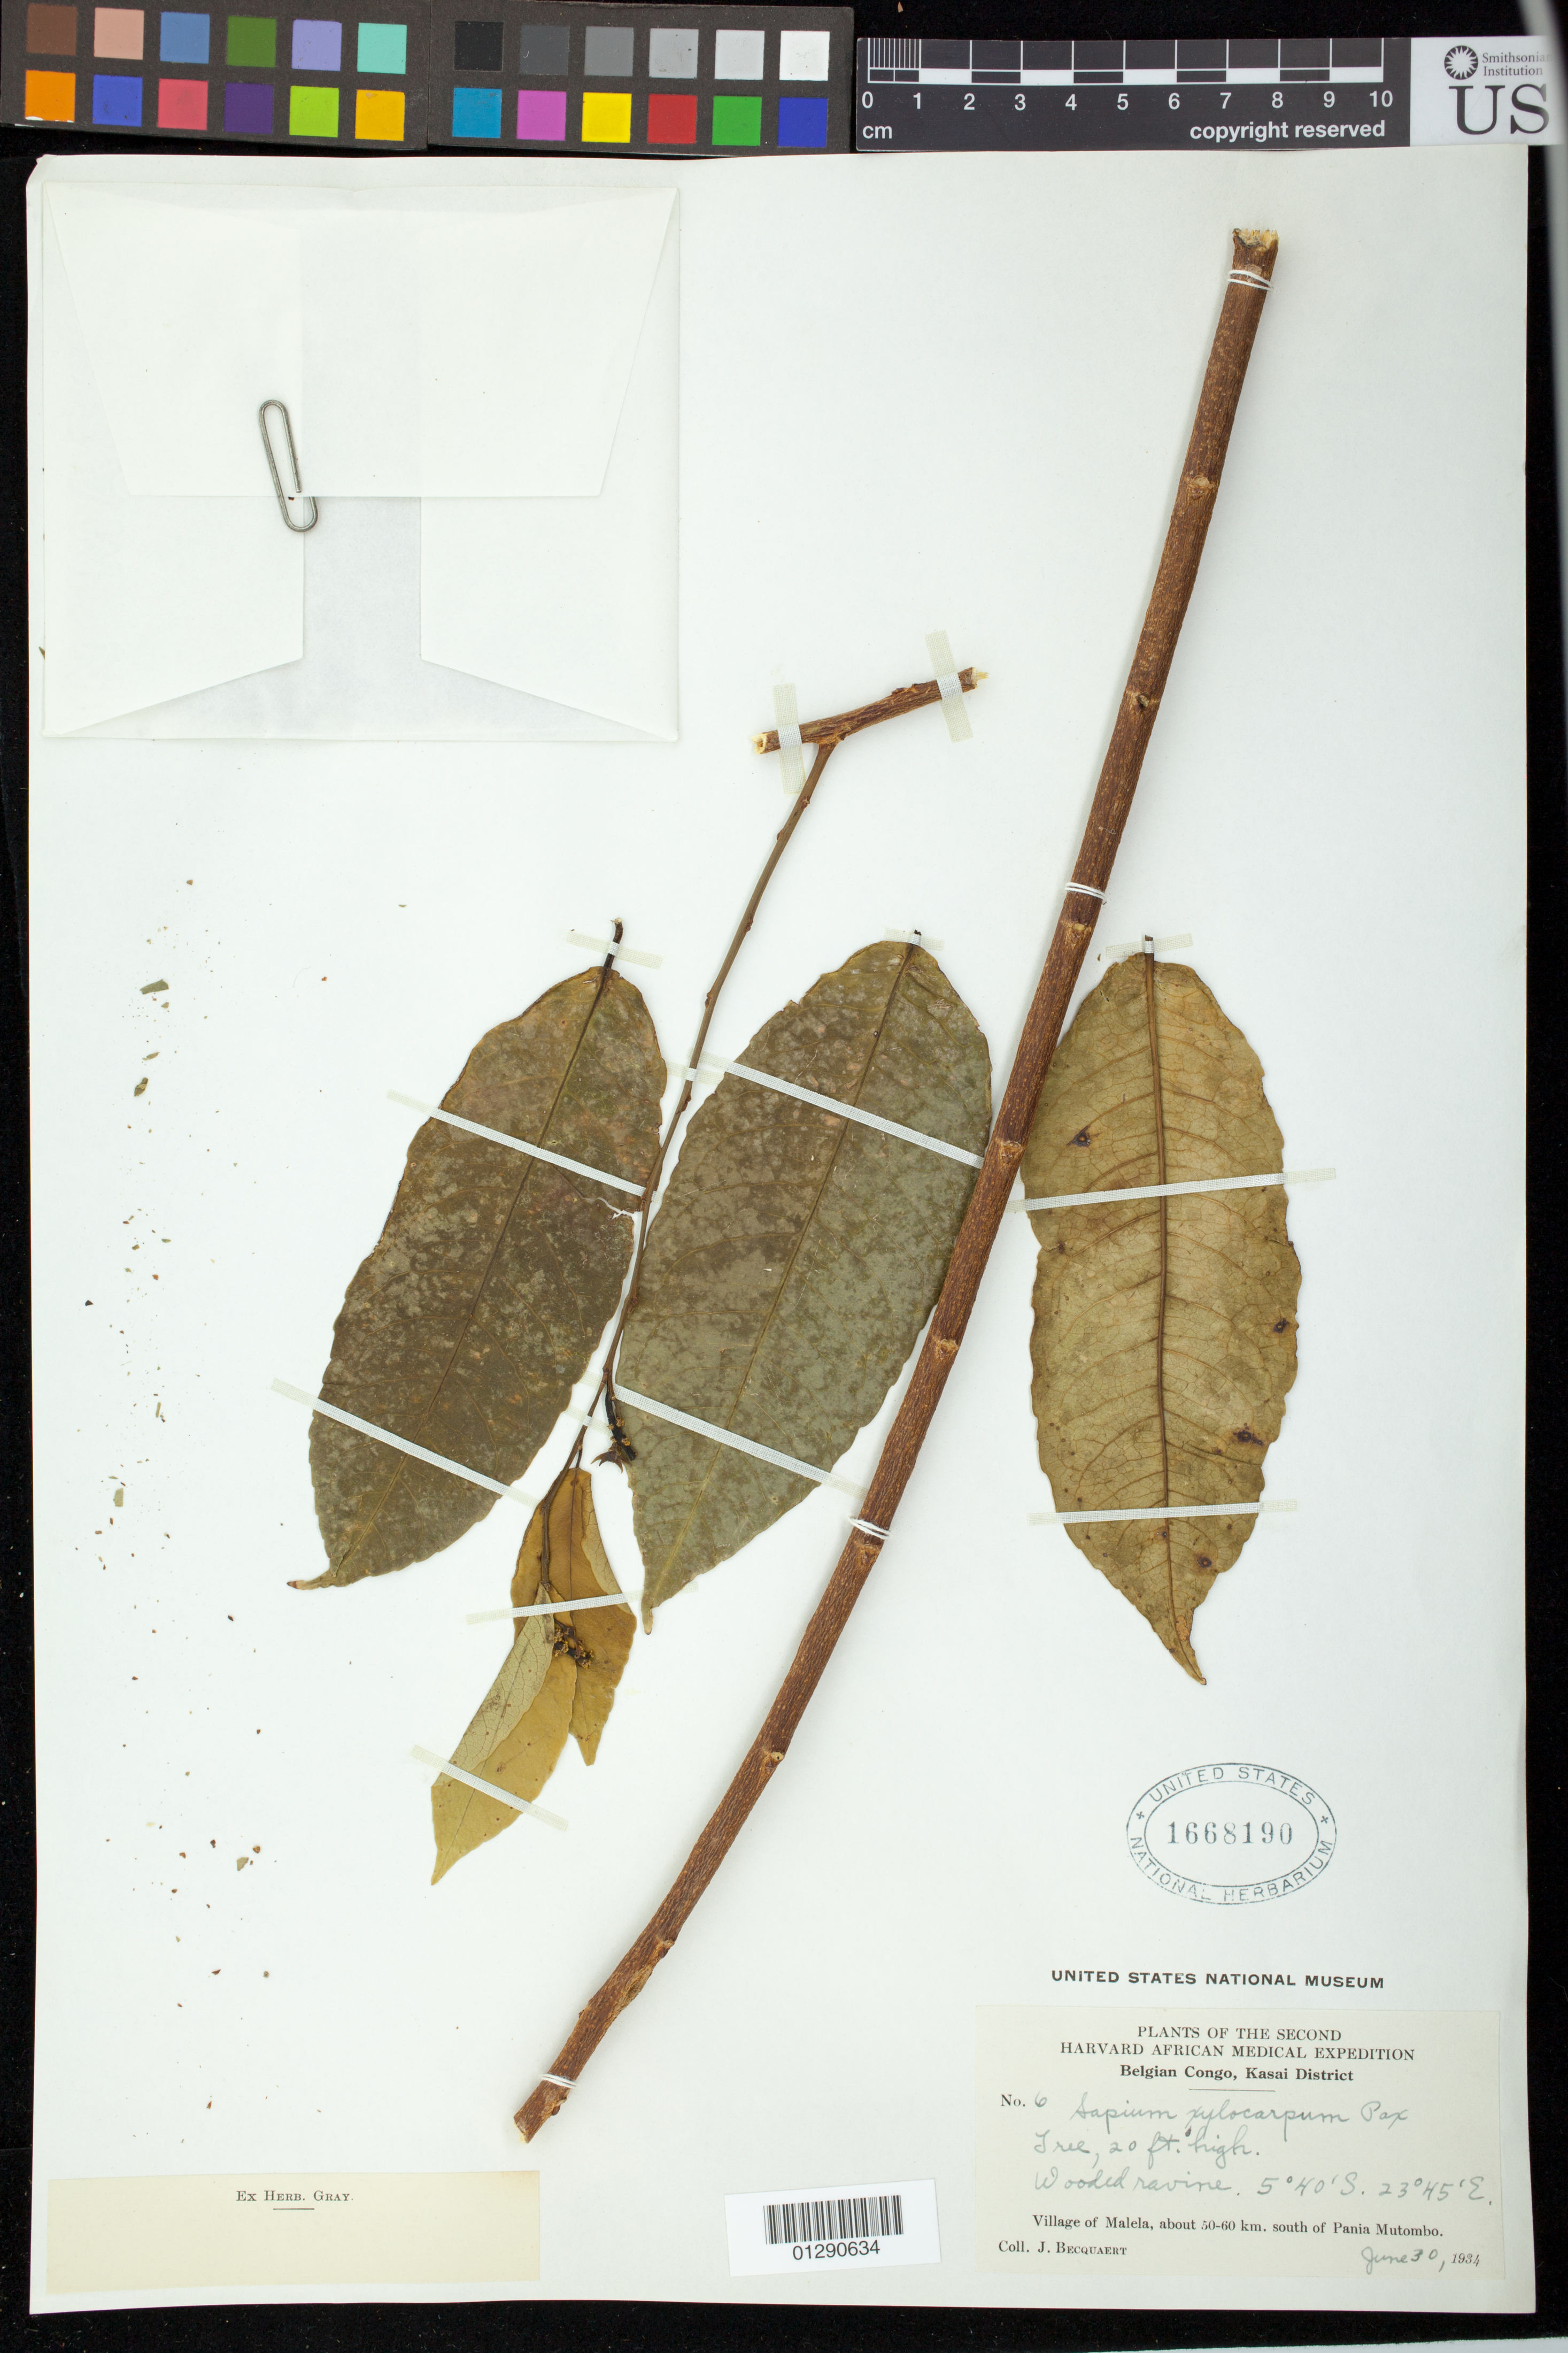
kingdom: Plantae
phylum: Tracheophyta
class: Magnoliopsida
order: Malpighiales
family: Euphorbiaceae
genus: Sapium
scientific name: Sapium xylocarpum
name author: Pax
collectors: J. Becquaert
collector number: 6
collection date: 1934-06-30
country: Congo, Democratic Republic of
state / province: Kasai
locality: Wooded ravine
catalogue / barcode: US 1668190